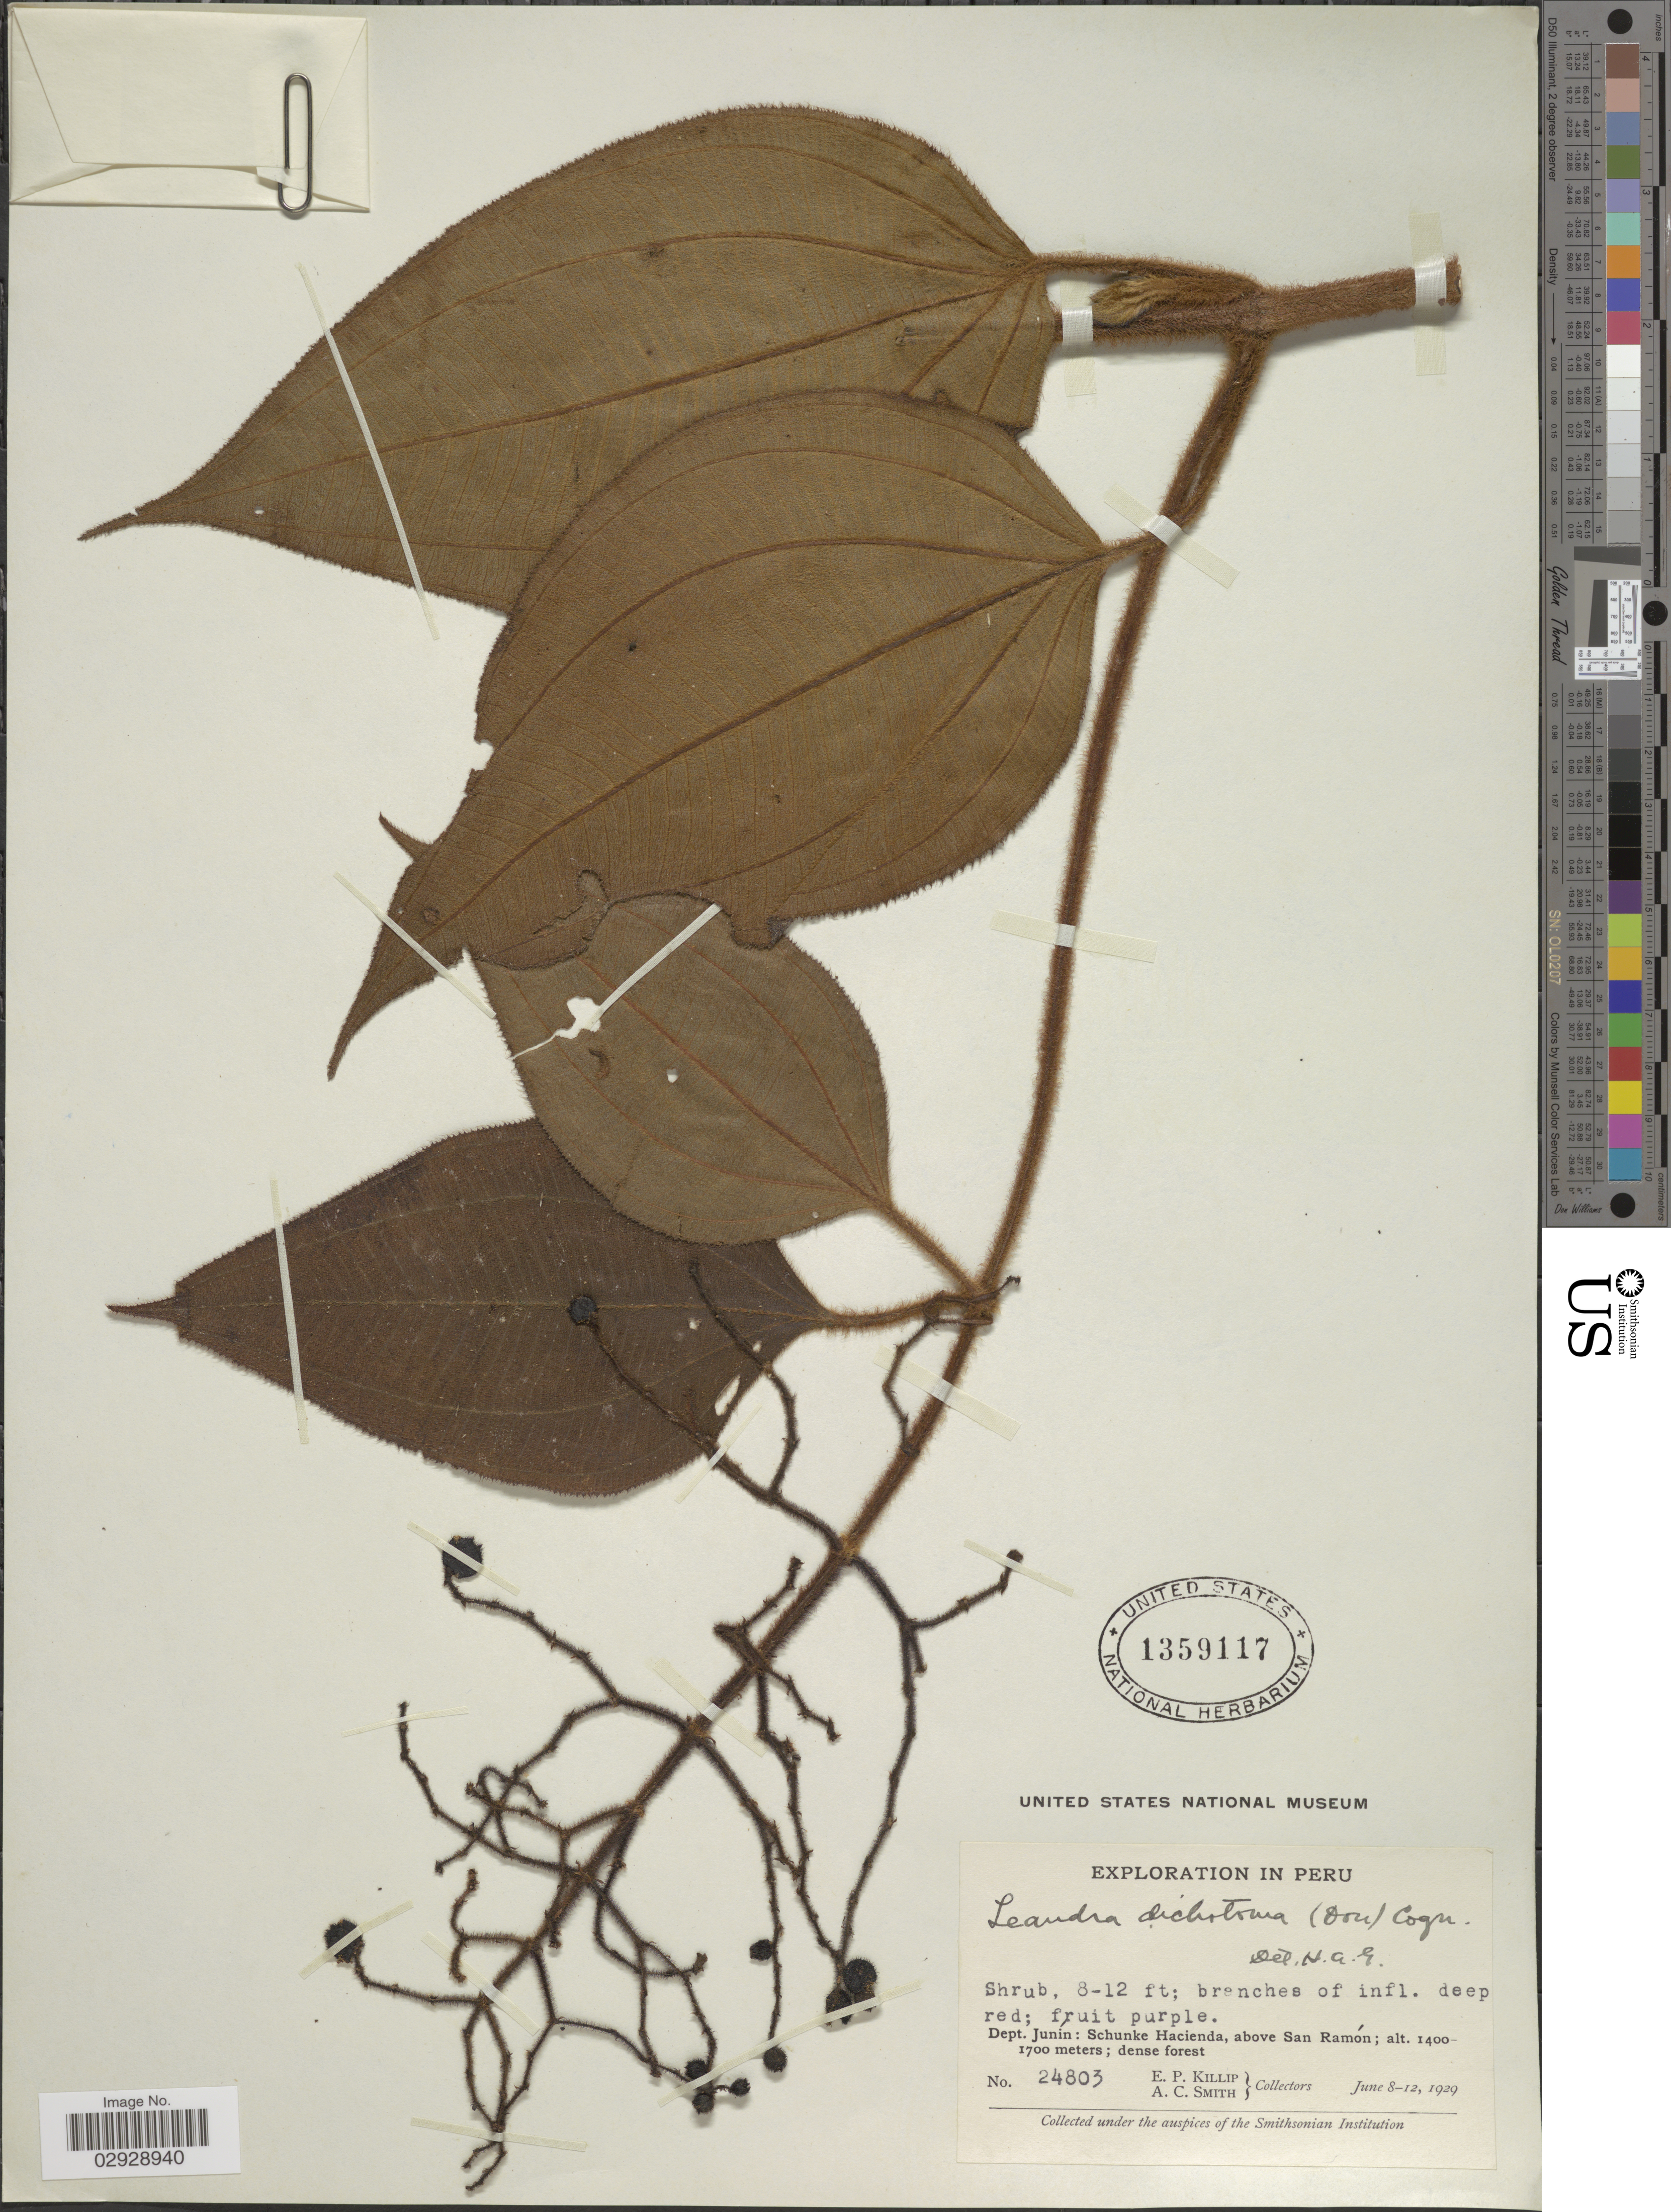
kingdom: Plantae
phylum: Tracheophyta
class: Magnoliopsida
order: Myrtales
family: Melastomataceae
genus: Leandra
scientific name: Leandra dichotoma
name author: (D. Don) Cogn.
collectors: E. P. Killip & A. C. Smith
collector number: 24803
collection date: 1929-06-08/1929-06-12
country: Peru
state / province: Junín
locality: Dept. Junín: Schunke Hacienda, above San Ramón.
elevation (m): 1400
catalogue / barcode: US 1359117